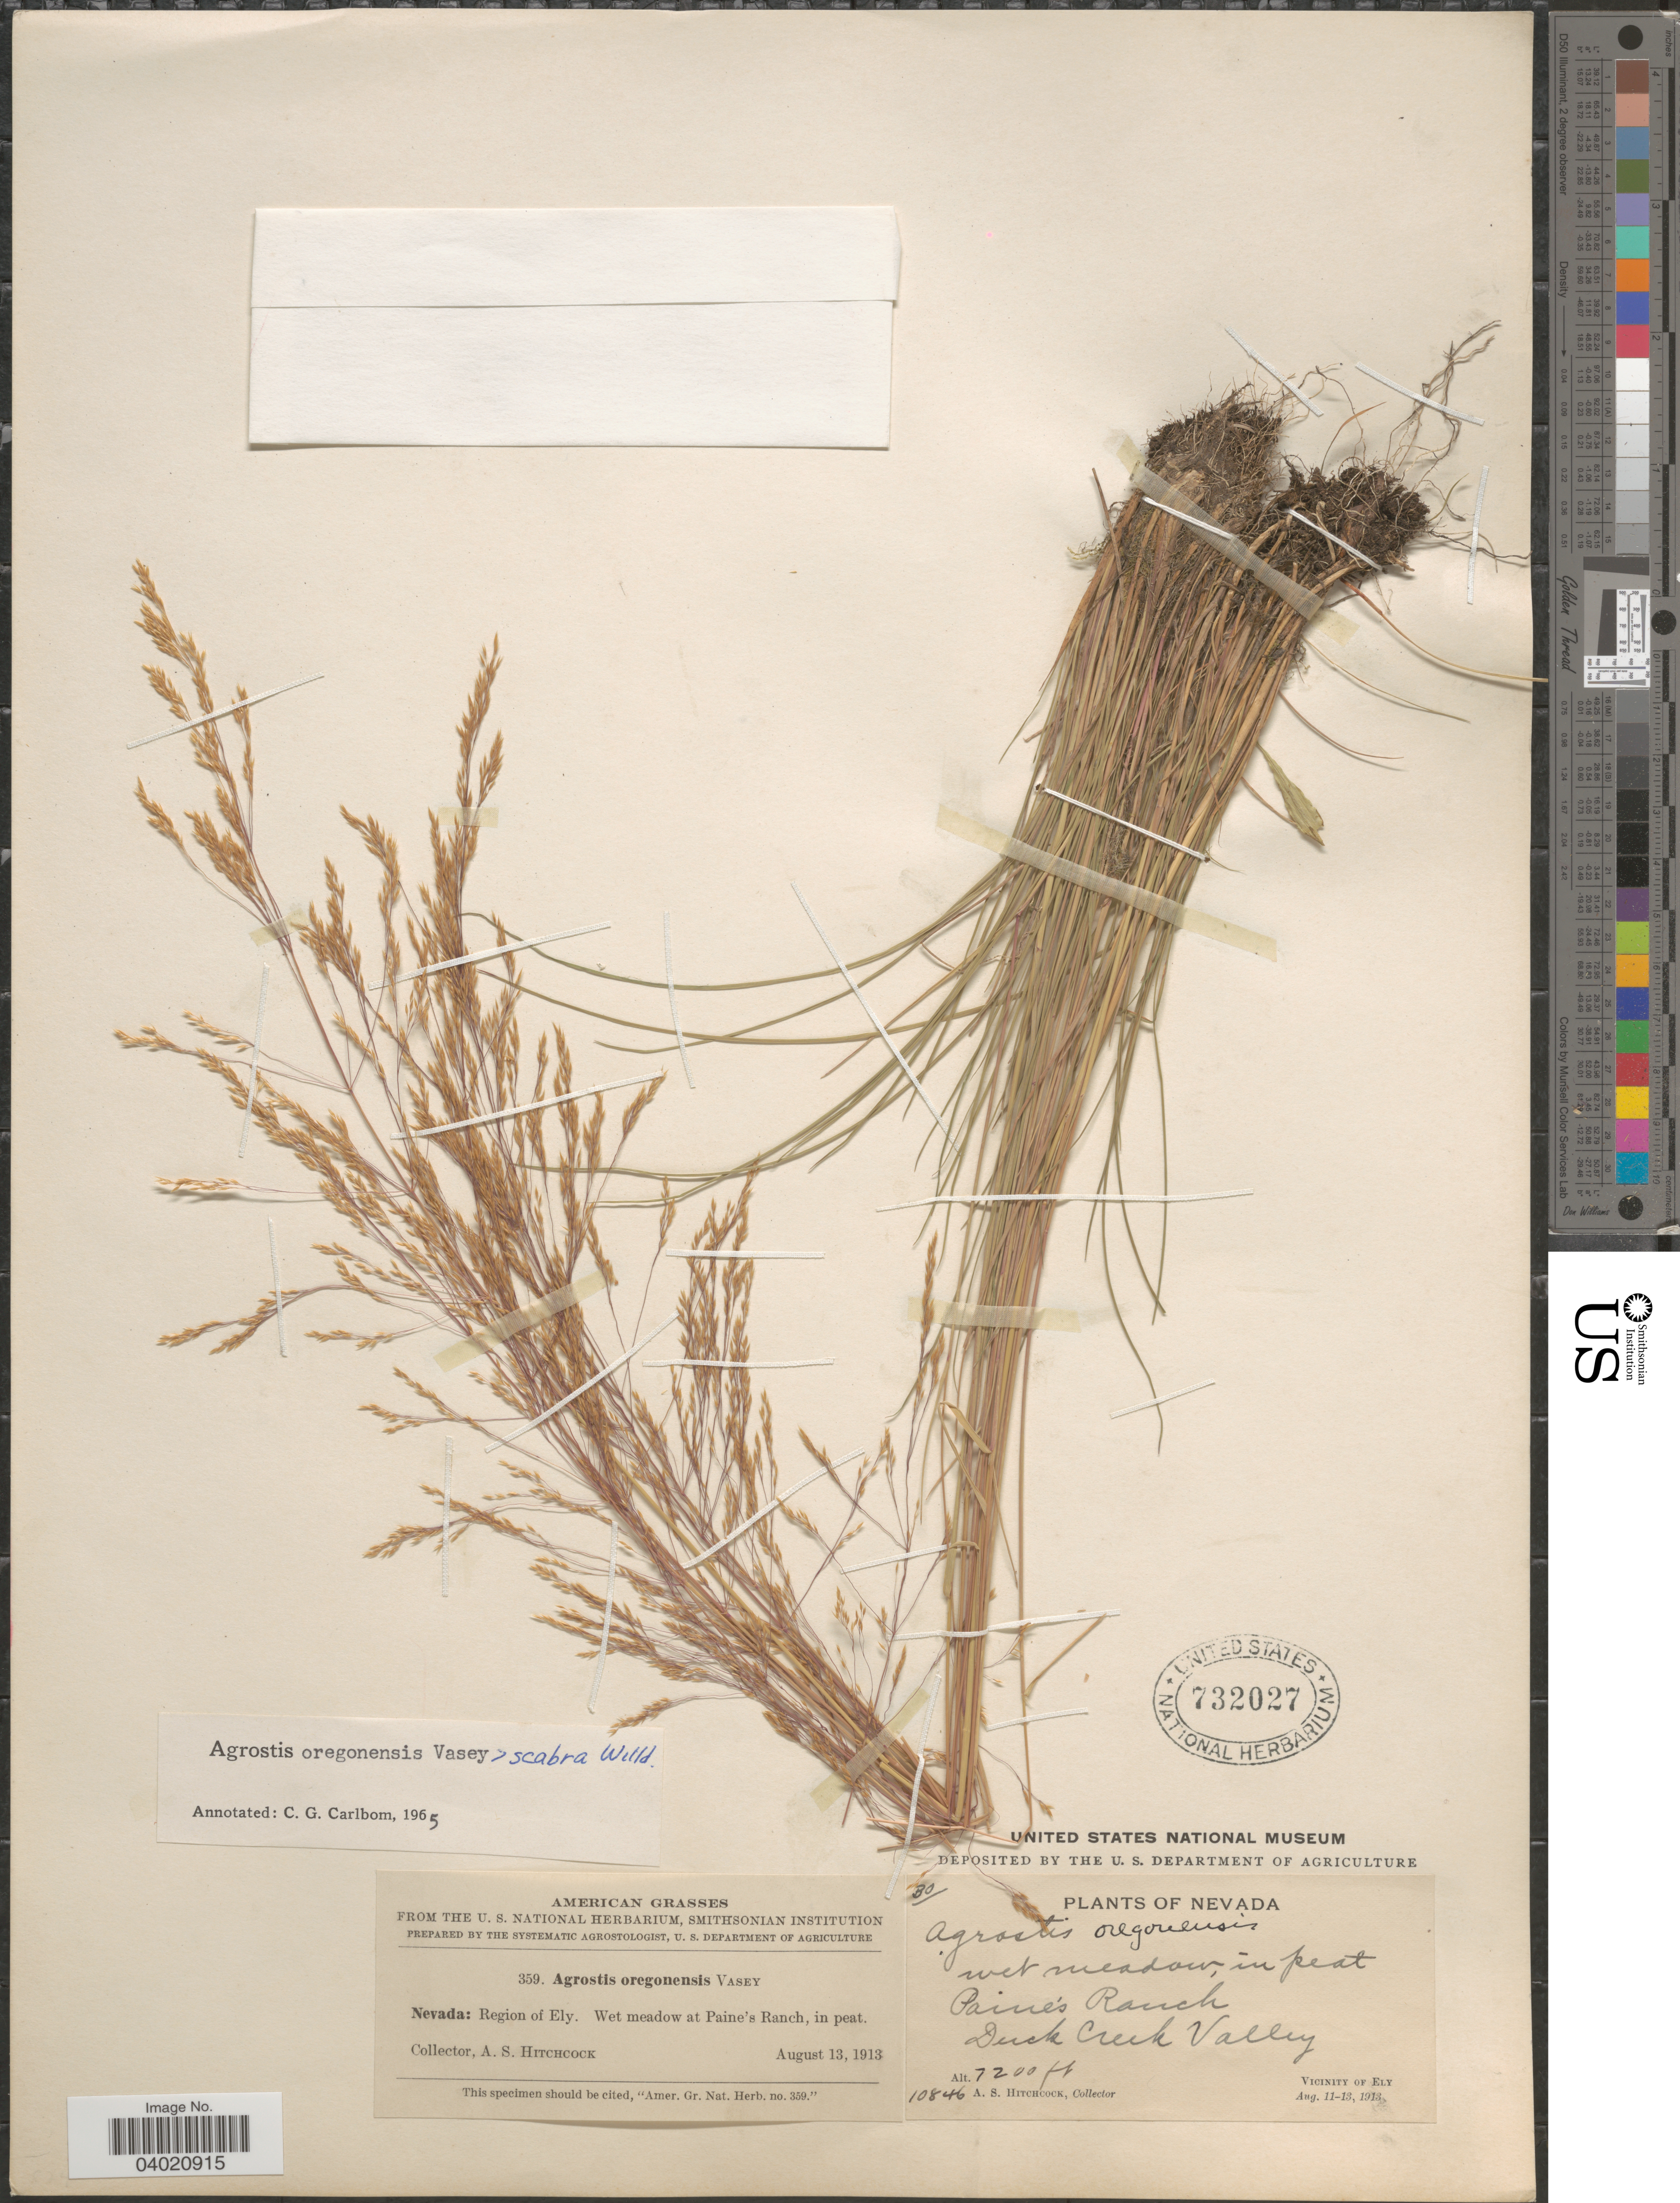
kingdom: Plantae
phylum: Tracheophyta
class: Liliopsida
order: Poales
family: Poaceae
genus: Agrostis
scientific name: Agrostis oregonensis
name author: Vasey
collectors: A. S. Hitchcock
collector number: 10846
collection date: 1913-08-13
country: United States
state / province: Nevada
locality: Region of Ely. Wet meadow at Paine's Ranch. Duck Creek Valley. Vicinity of Ely.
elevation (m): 2195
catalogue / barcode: US 732027